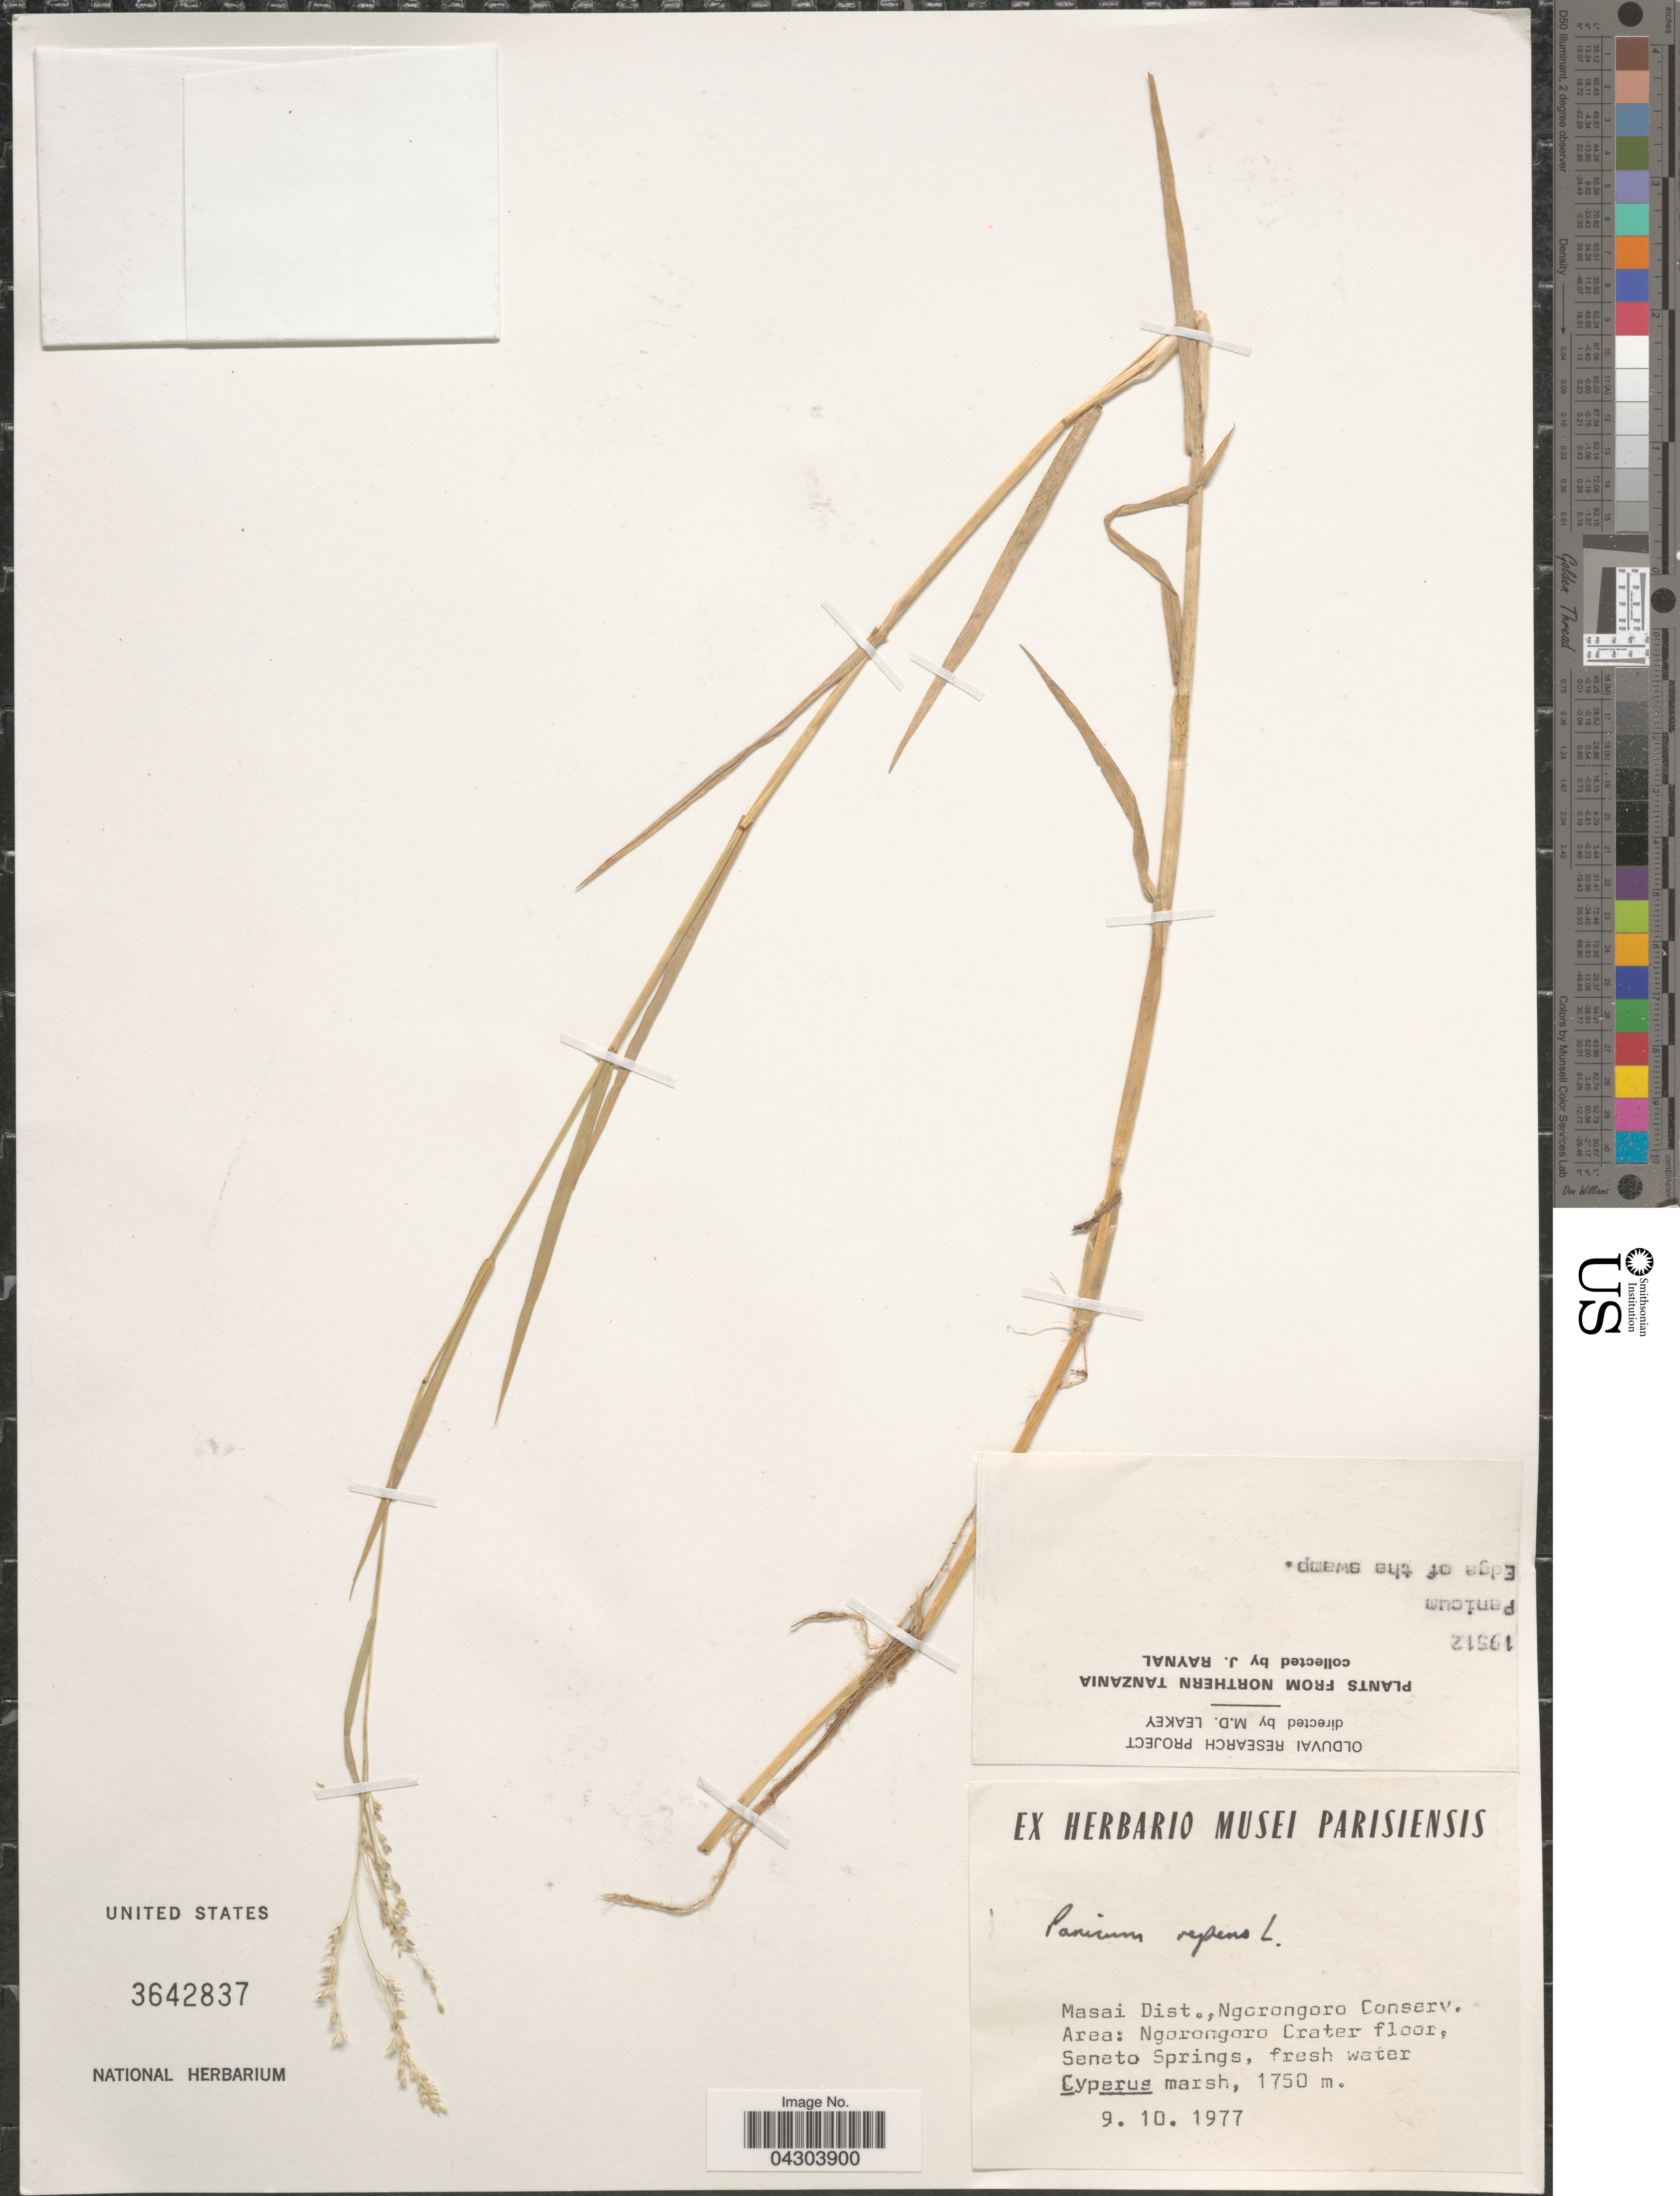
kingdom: Plantae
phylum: Tracheophyta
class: Liliopsida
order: Poales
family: Poaceae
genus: Panicum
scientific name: Panicum repens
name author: L.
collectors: J. Raynal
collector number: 19512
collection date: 1977-10-09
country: Tanzania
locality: Northern Tanzania. Masai Dist., Ngorongoro Conserv. Area: Ngorongoro Crater floor, Seneto Springs.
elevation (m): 1750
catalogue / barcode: US 3642837